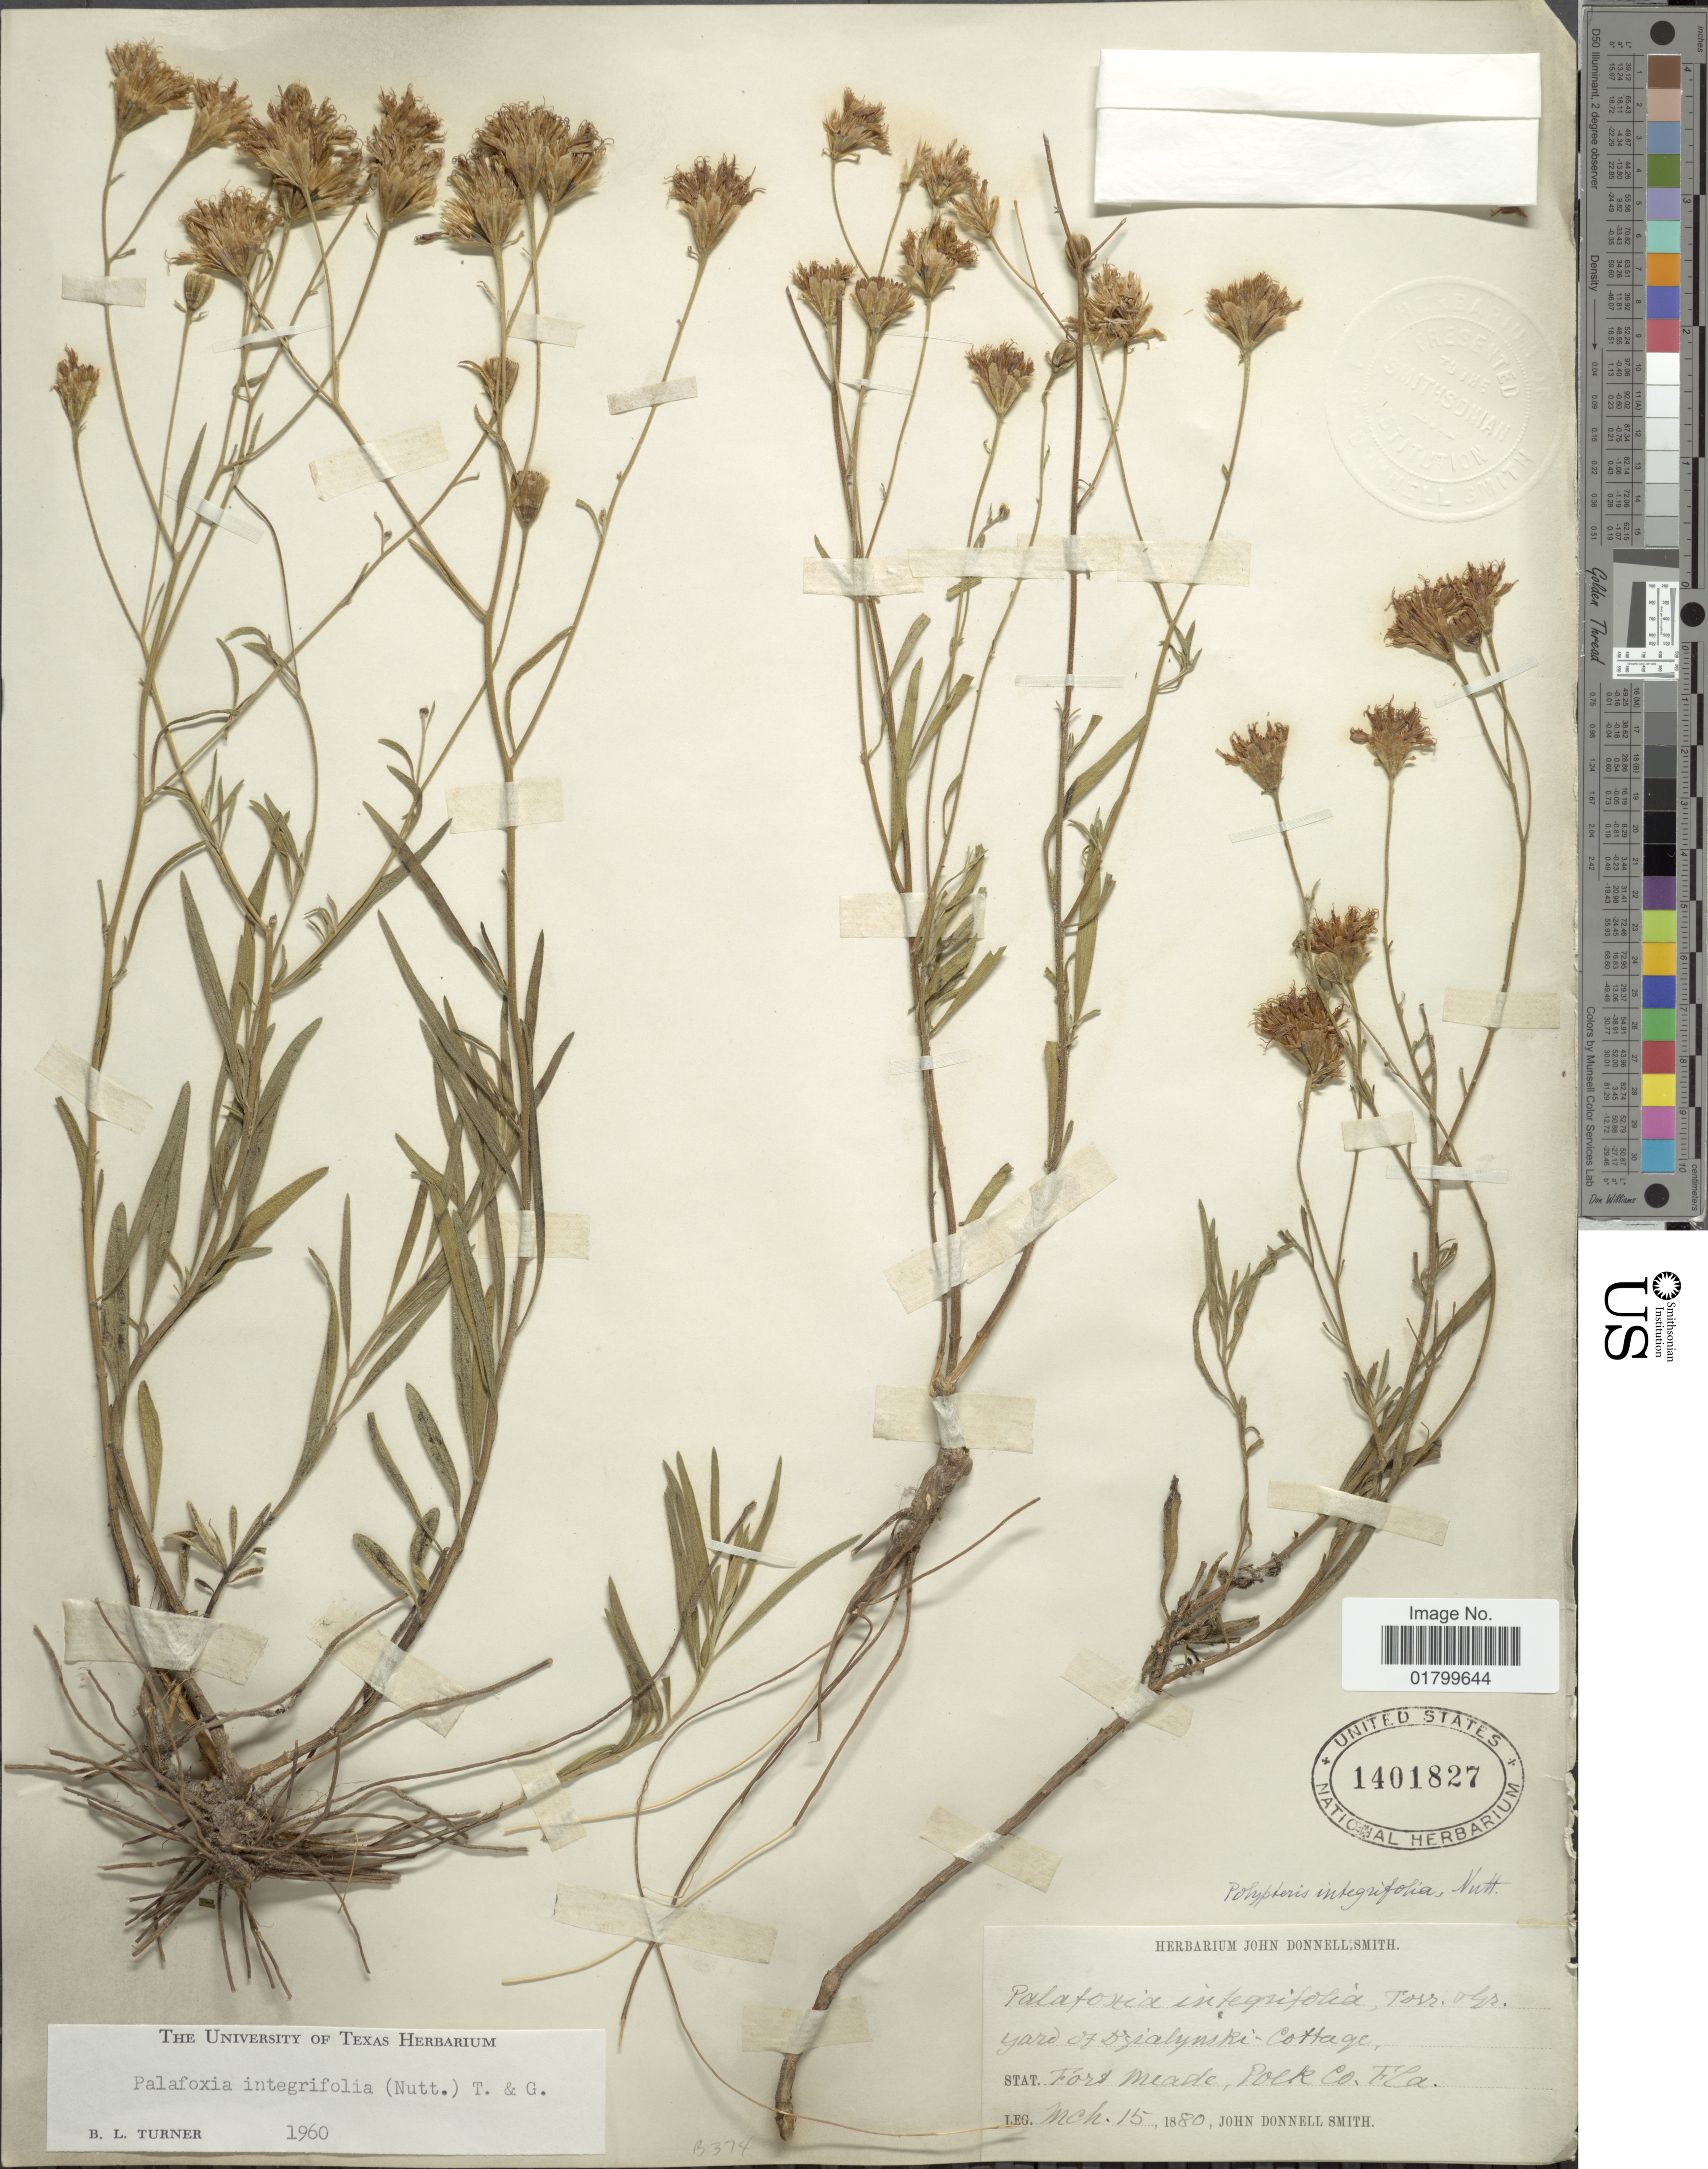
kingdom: Plantae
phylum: Tracheophyta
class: Magnoliopsida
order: Asterales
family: Asteraceae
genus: Palafoxia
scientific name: Palafoxia integrifolia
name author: (Nutt.) Torr. & A. Gray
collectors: J. Donnell Smith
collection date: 1880-03-15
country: United States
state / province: Florida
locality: Fort Meadem Pock Co., Fla.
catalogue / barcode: US 1401827